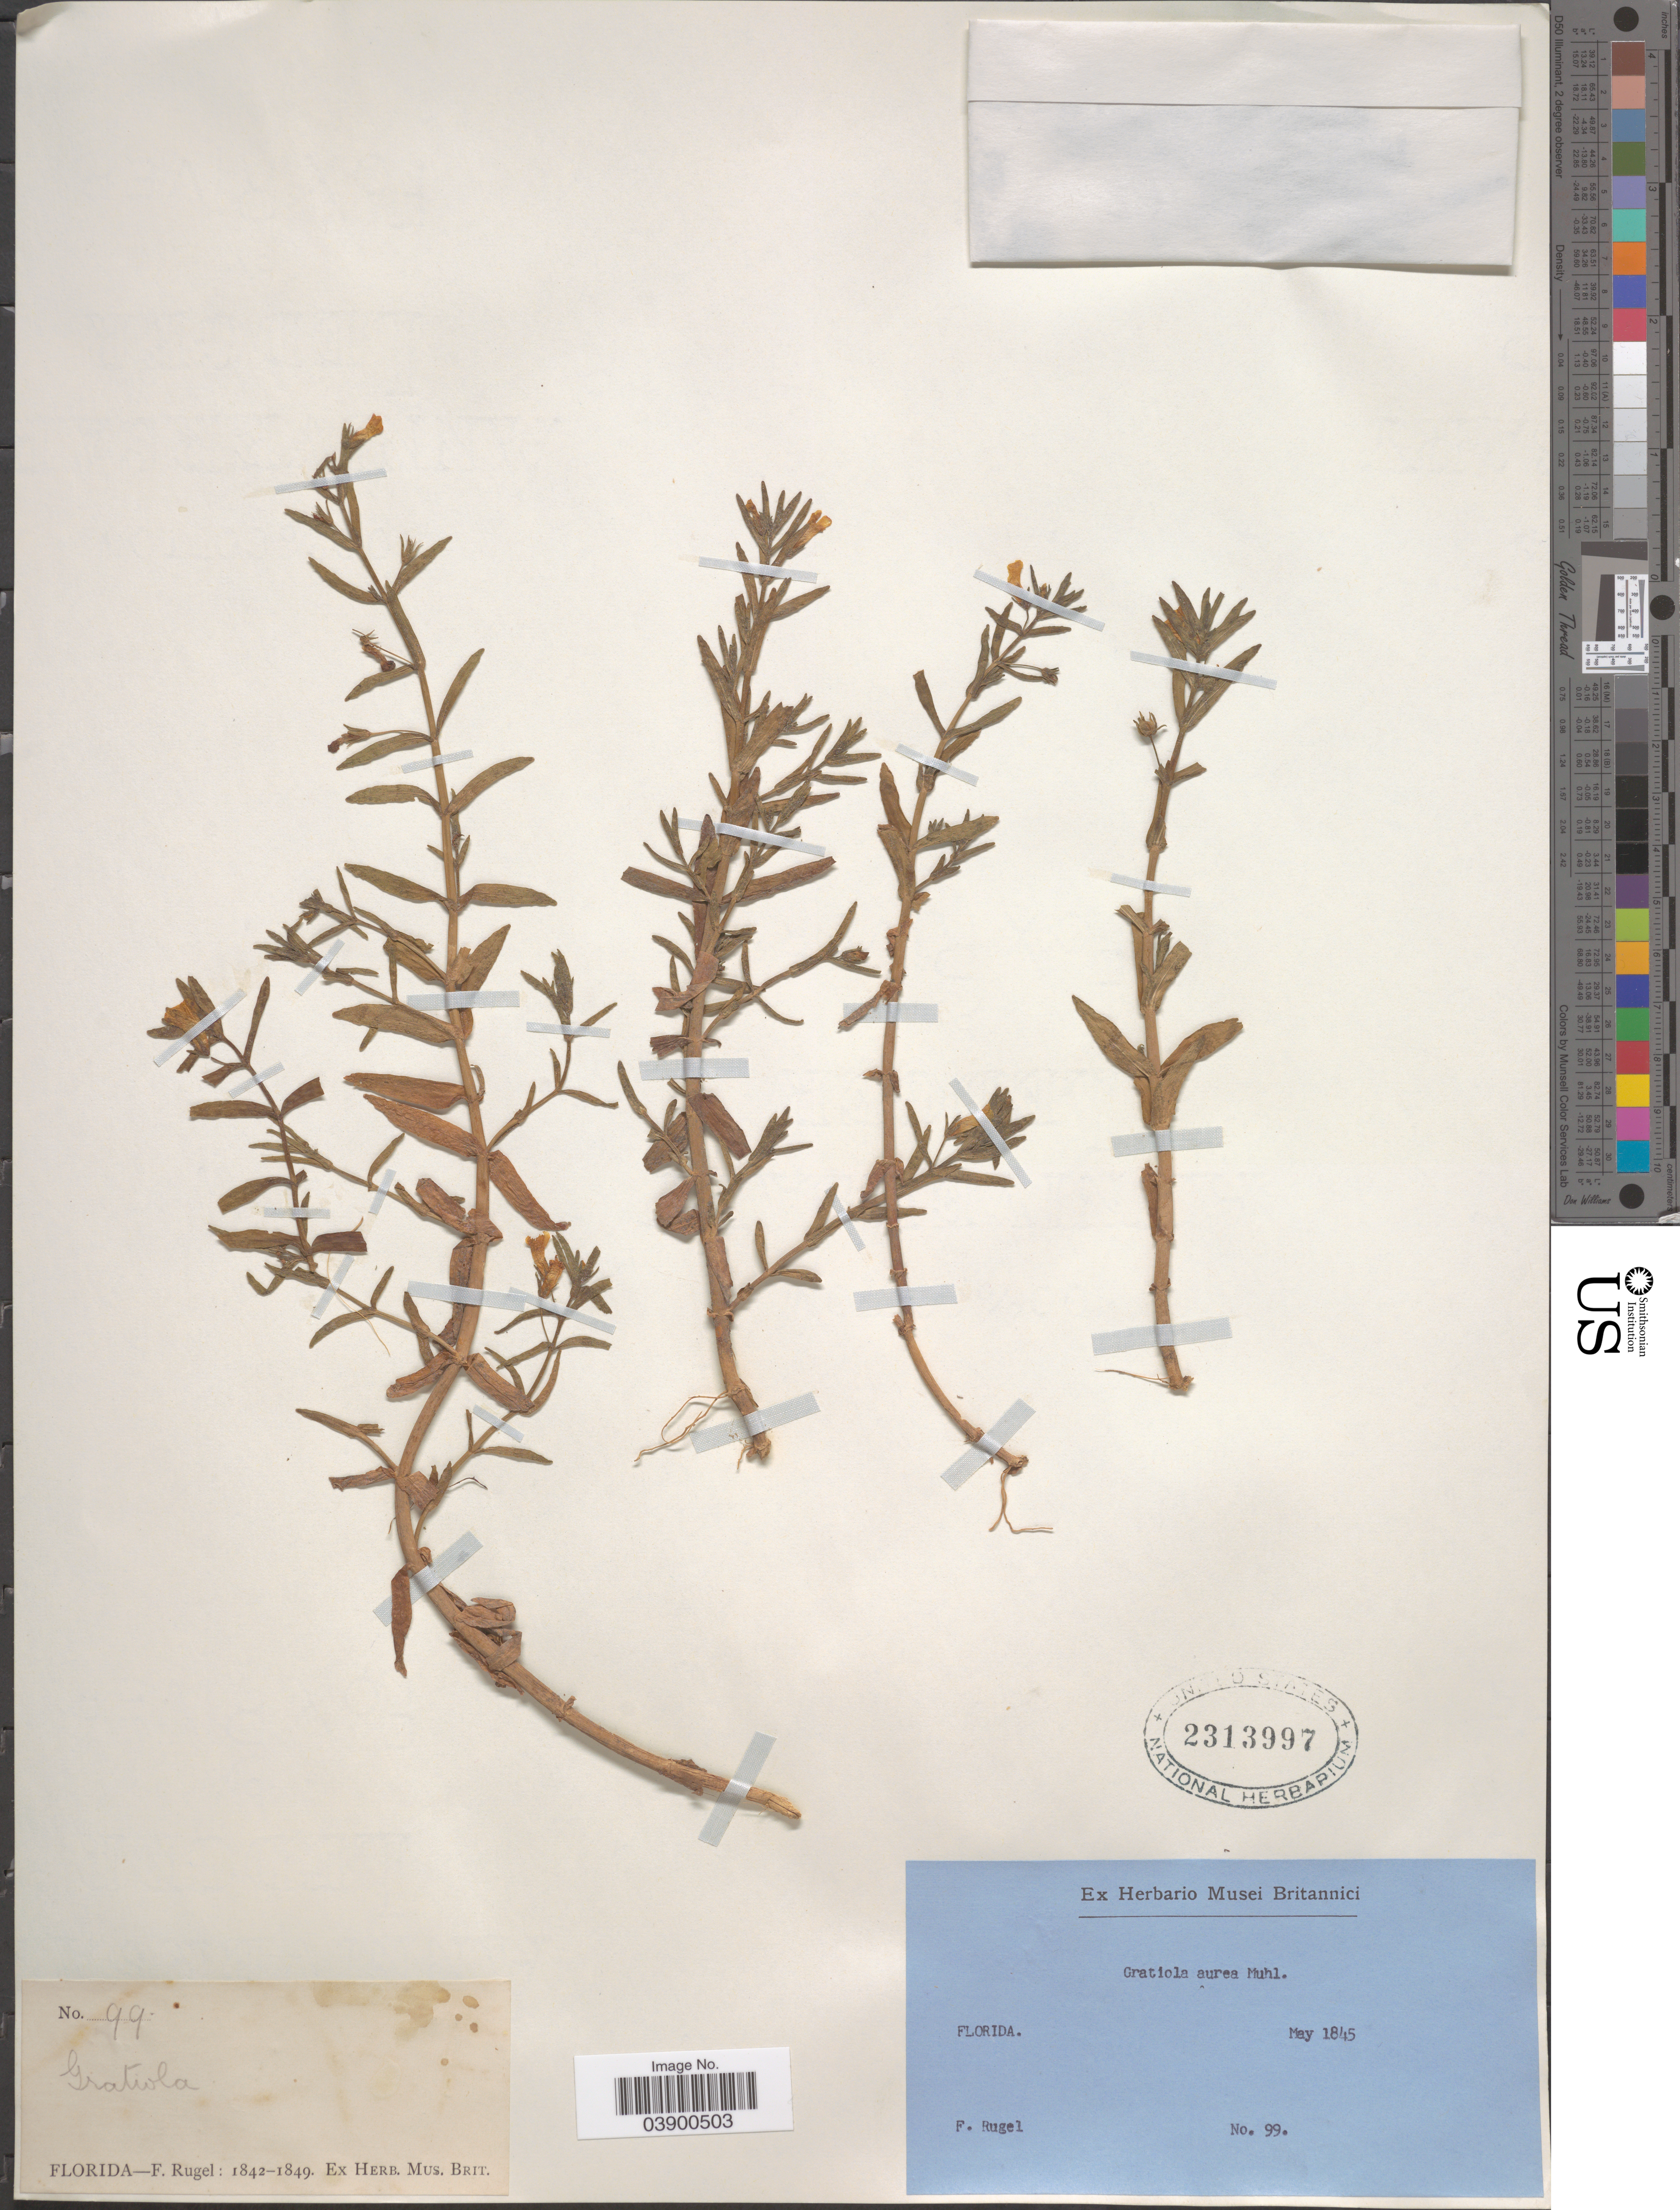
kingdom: Plantae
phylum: Tracheophyta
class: Magnoliopsida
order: Lamiales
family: Plantaginaceae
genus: Gratiola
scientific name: Gratiola aurea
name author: Pursh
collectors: F. Rugel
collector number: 99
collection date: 1845-05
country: United States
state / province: Florida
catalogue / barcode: US 2313997